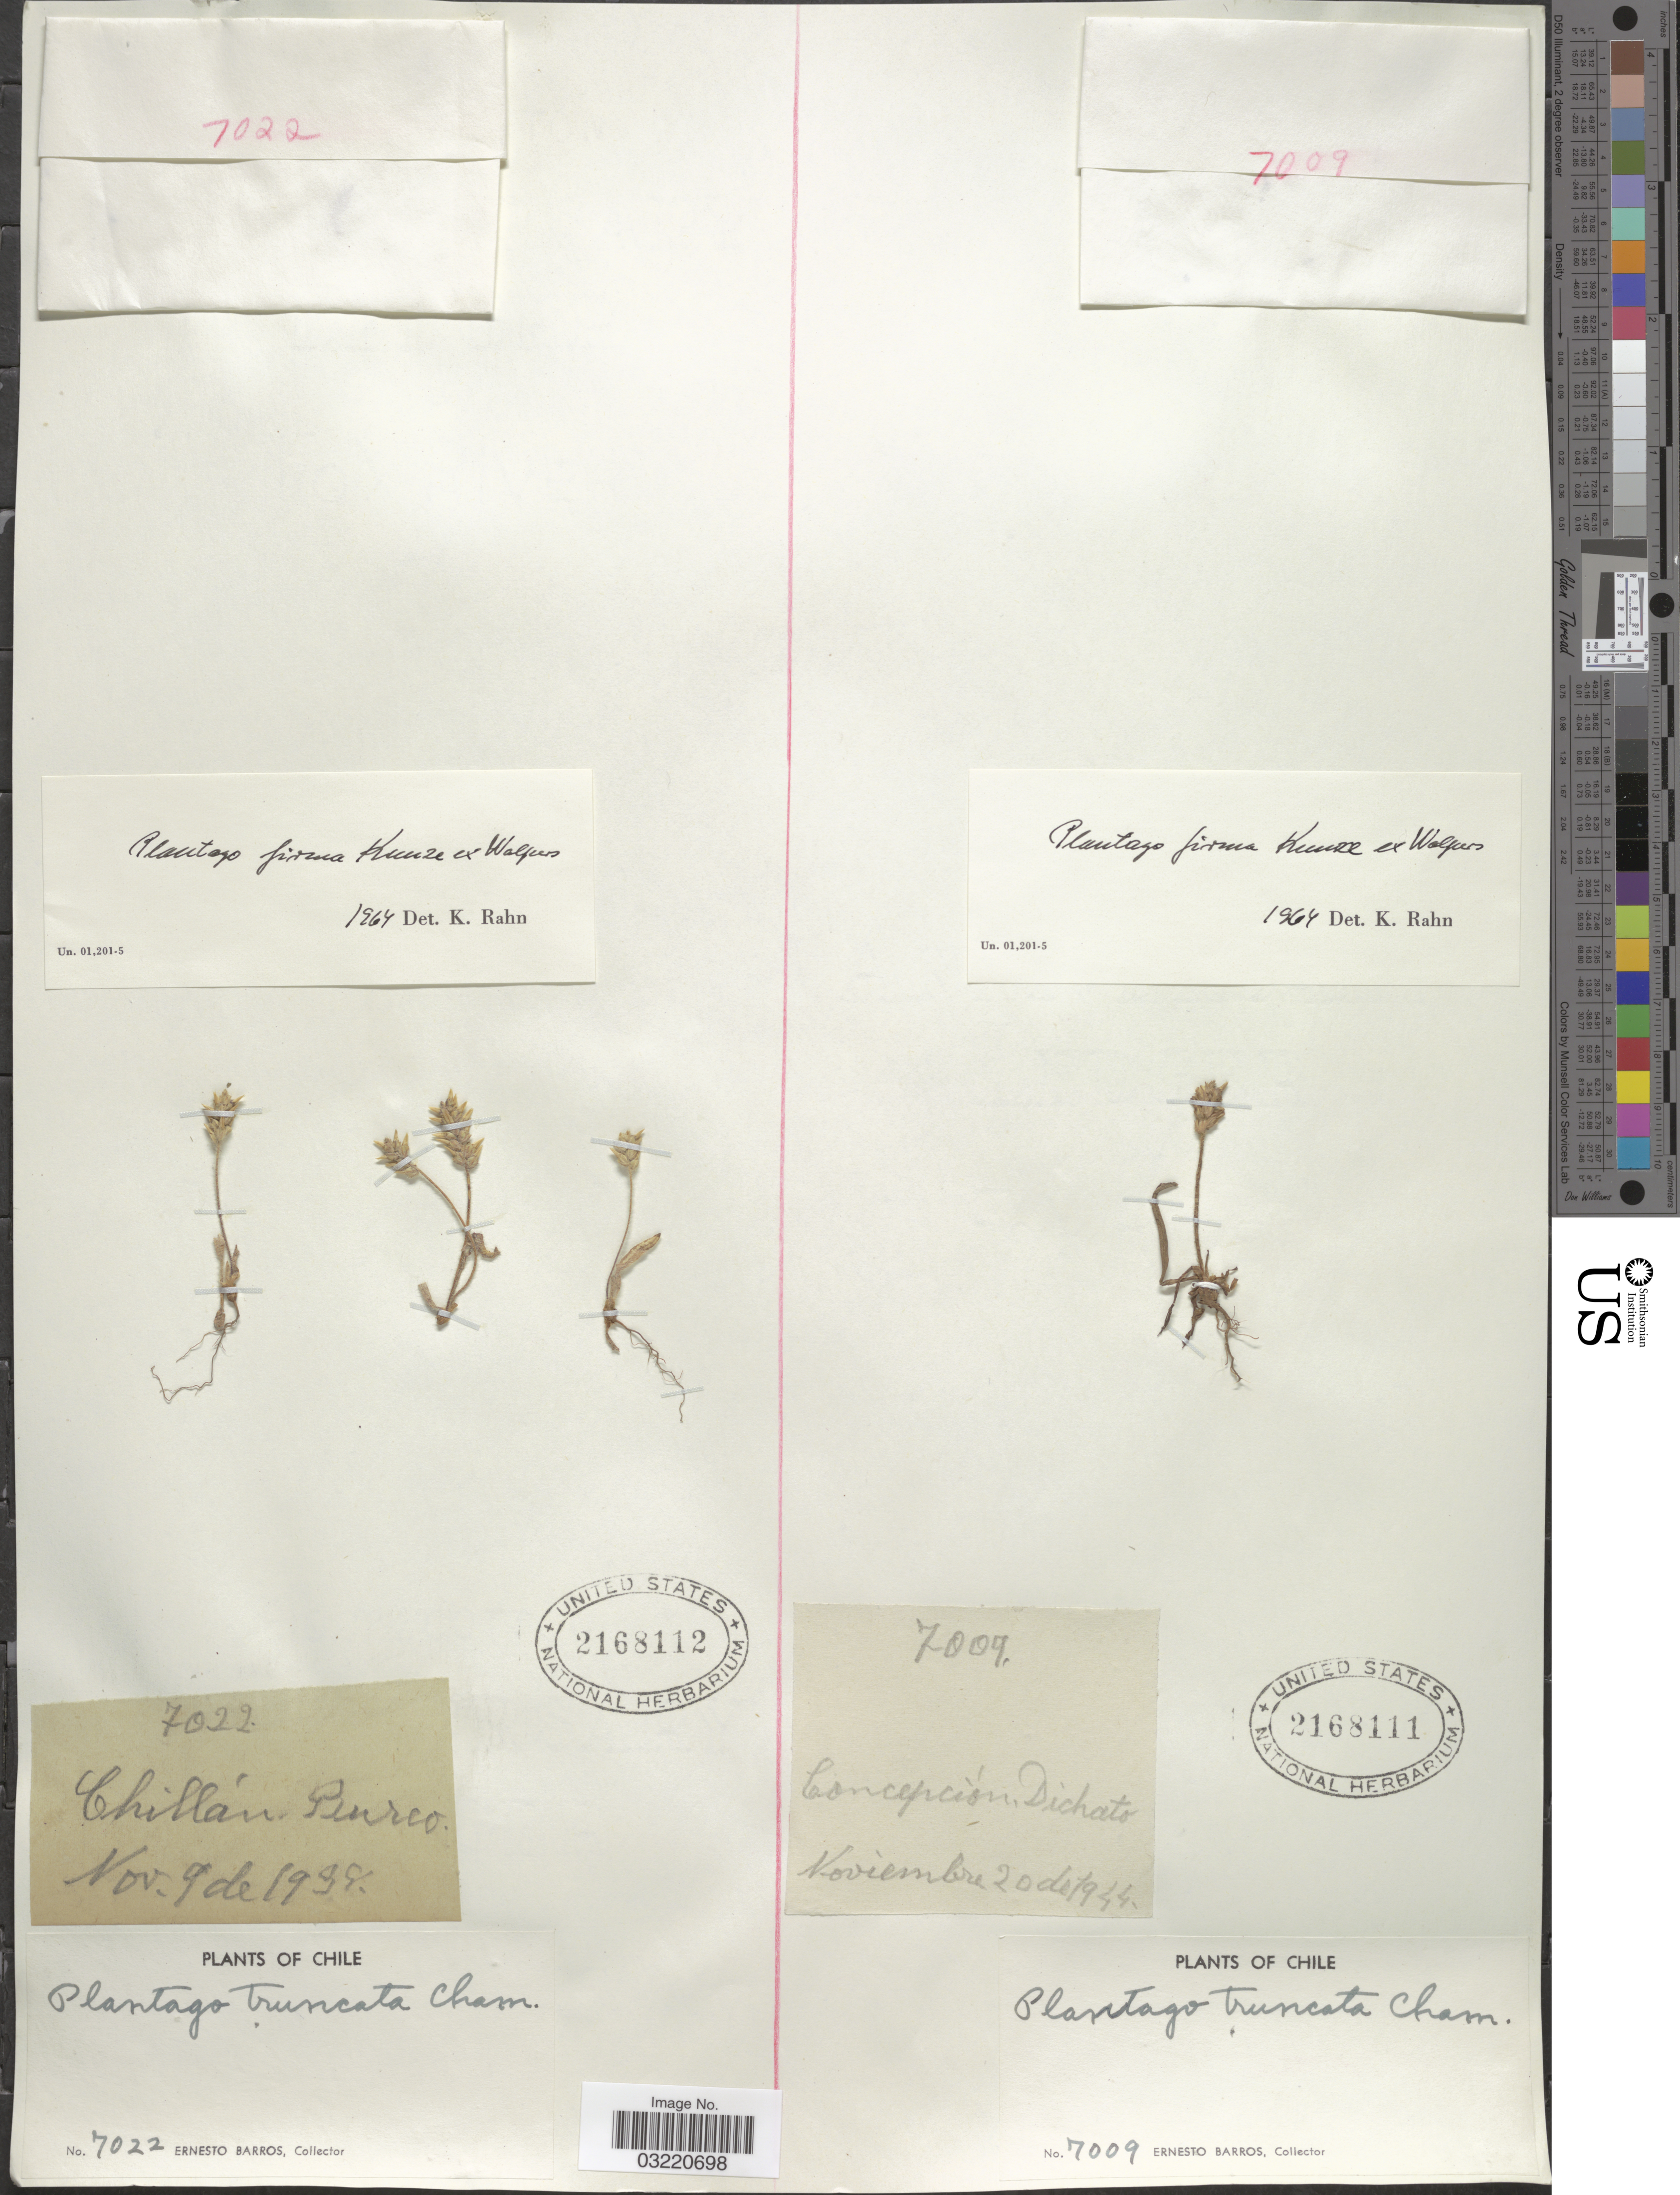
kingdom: Plantae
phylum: Tracheophyta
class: Magnoliopsida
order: Lamiales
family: Plantaginaceae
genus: Plantago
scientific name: Plantago firma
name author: Kunze ex Walp.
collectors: E. Barros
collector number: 7009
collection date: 1944-11-20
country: Chile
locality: Concepción. Dichato.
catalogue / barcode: US 2168111